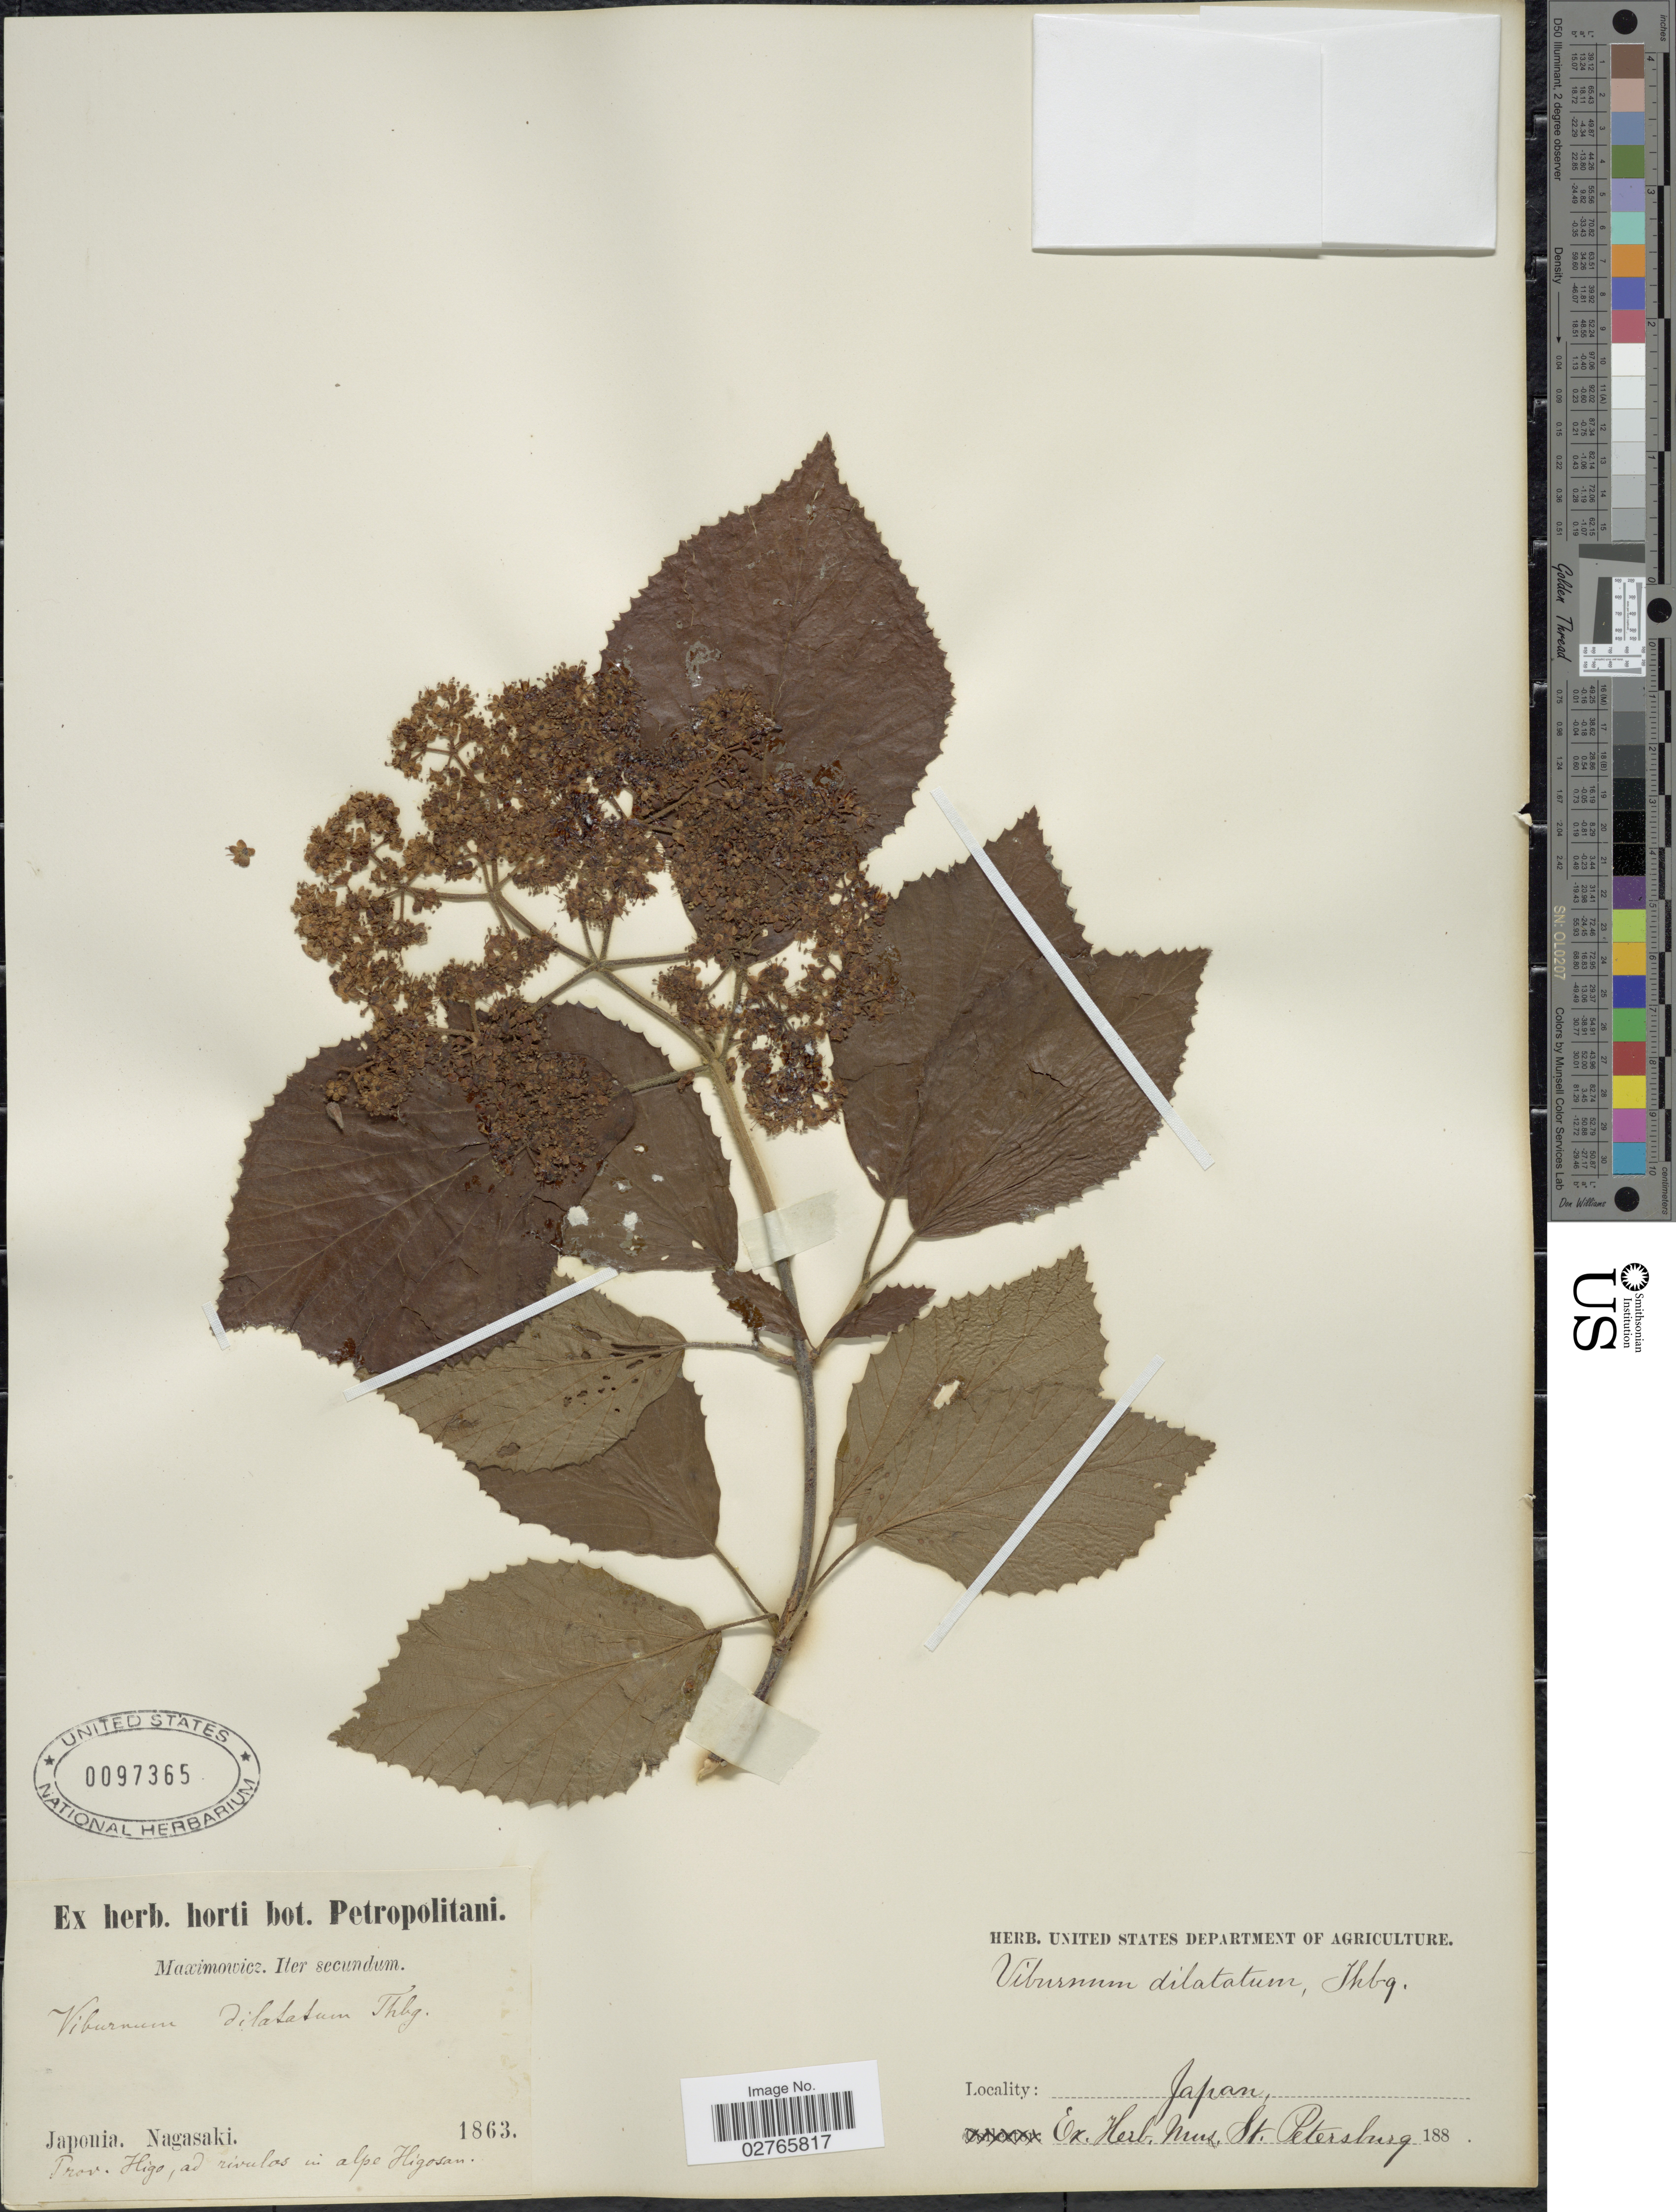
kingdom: Plantae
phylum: Tracheophyta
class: Magnoliopsida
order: Dipsacales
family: Viburnaceae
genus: Viburnum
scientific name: Viburnum dilatatum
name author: Thunb.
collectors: Maximowicz, --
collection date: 1863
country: Japan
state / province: Nagasaki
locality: Nagasaki. Prov. Higo, ad rivulas in alpe Higosan.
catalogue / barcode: US 97365